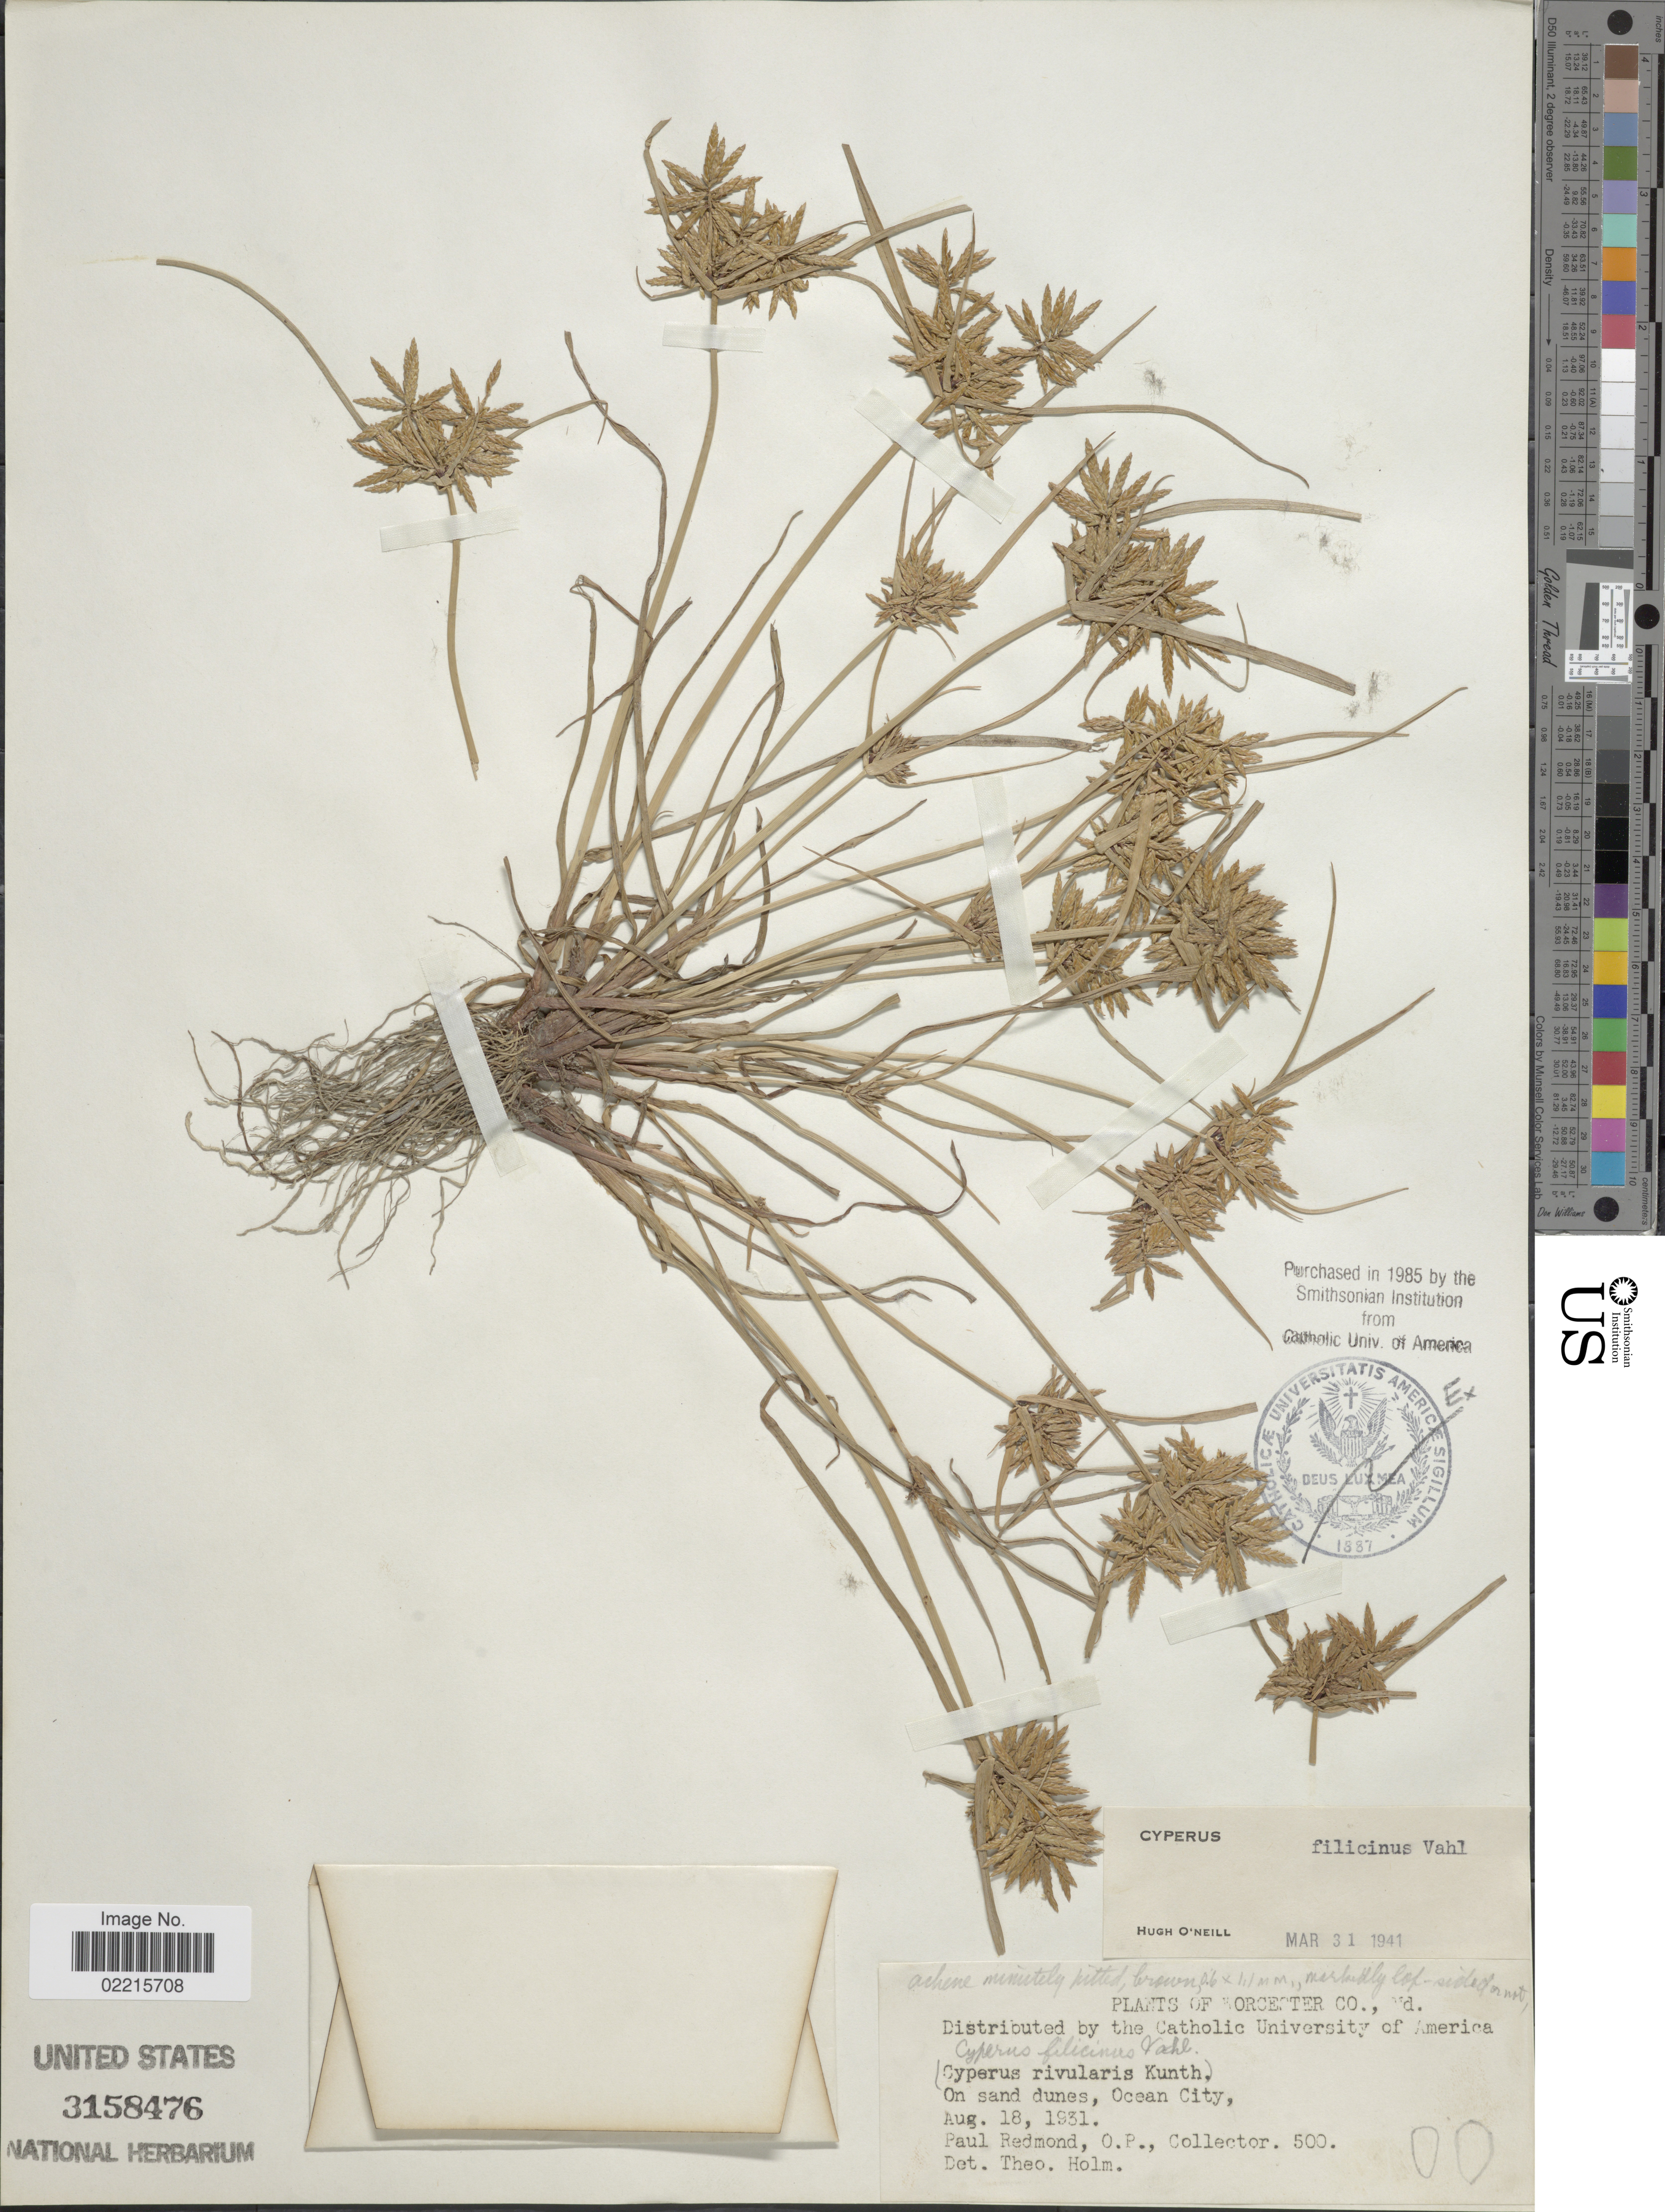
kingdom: Plantae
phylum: Tracheophyta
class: Liliopsida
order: Poales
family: Cyperaceae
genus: Cyperus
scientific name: Cyperus filicinus Vahl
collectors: P. Redmond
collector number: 500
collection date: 1931-08-18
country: United States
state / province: Maryland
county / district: Worcester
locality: Worchester Co. Ocean City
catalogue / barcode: US 3158476